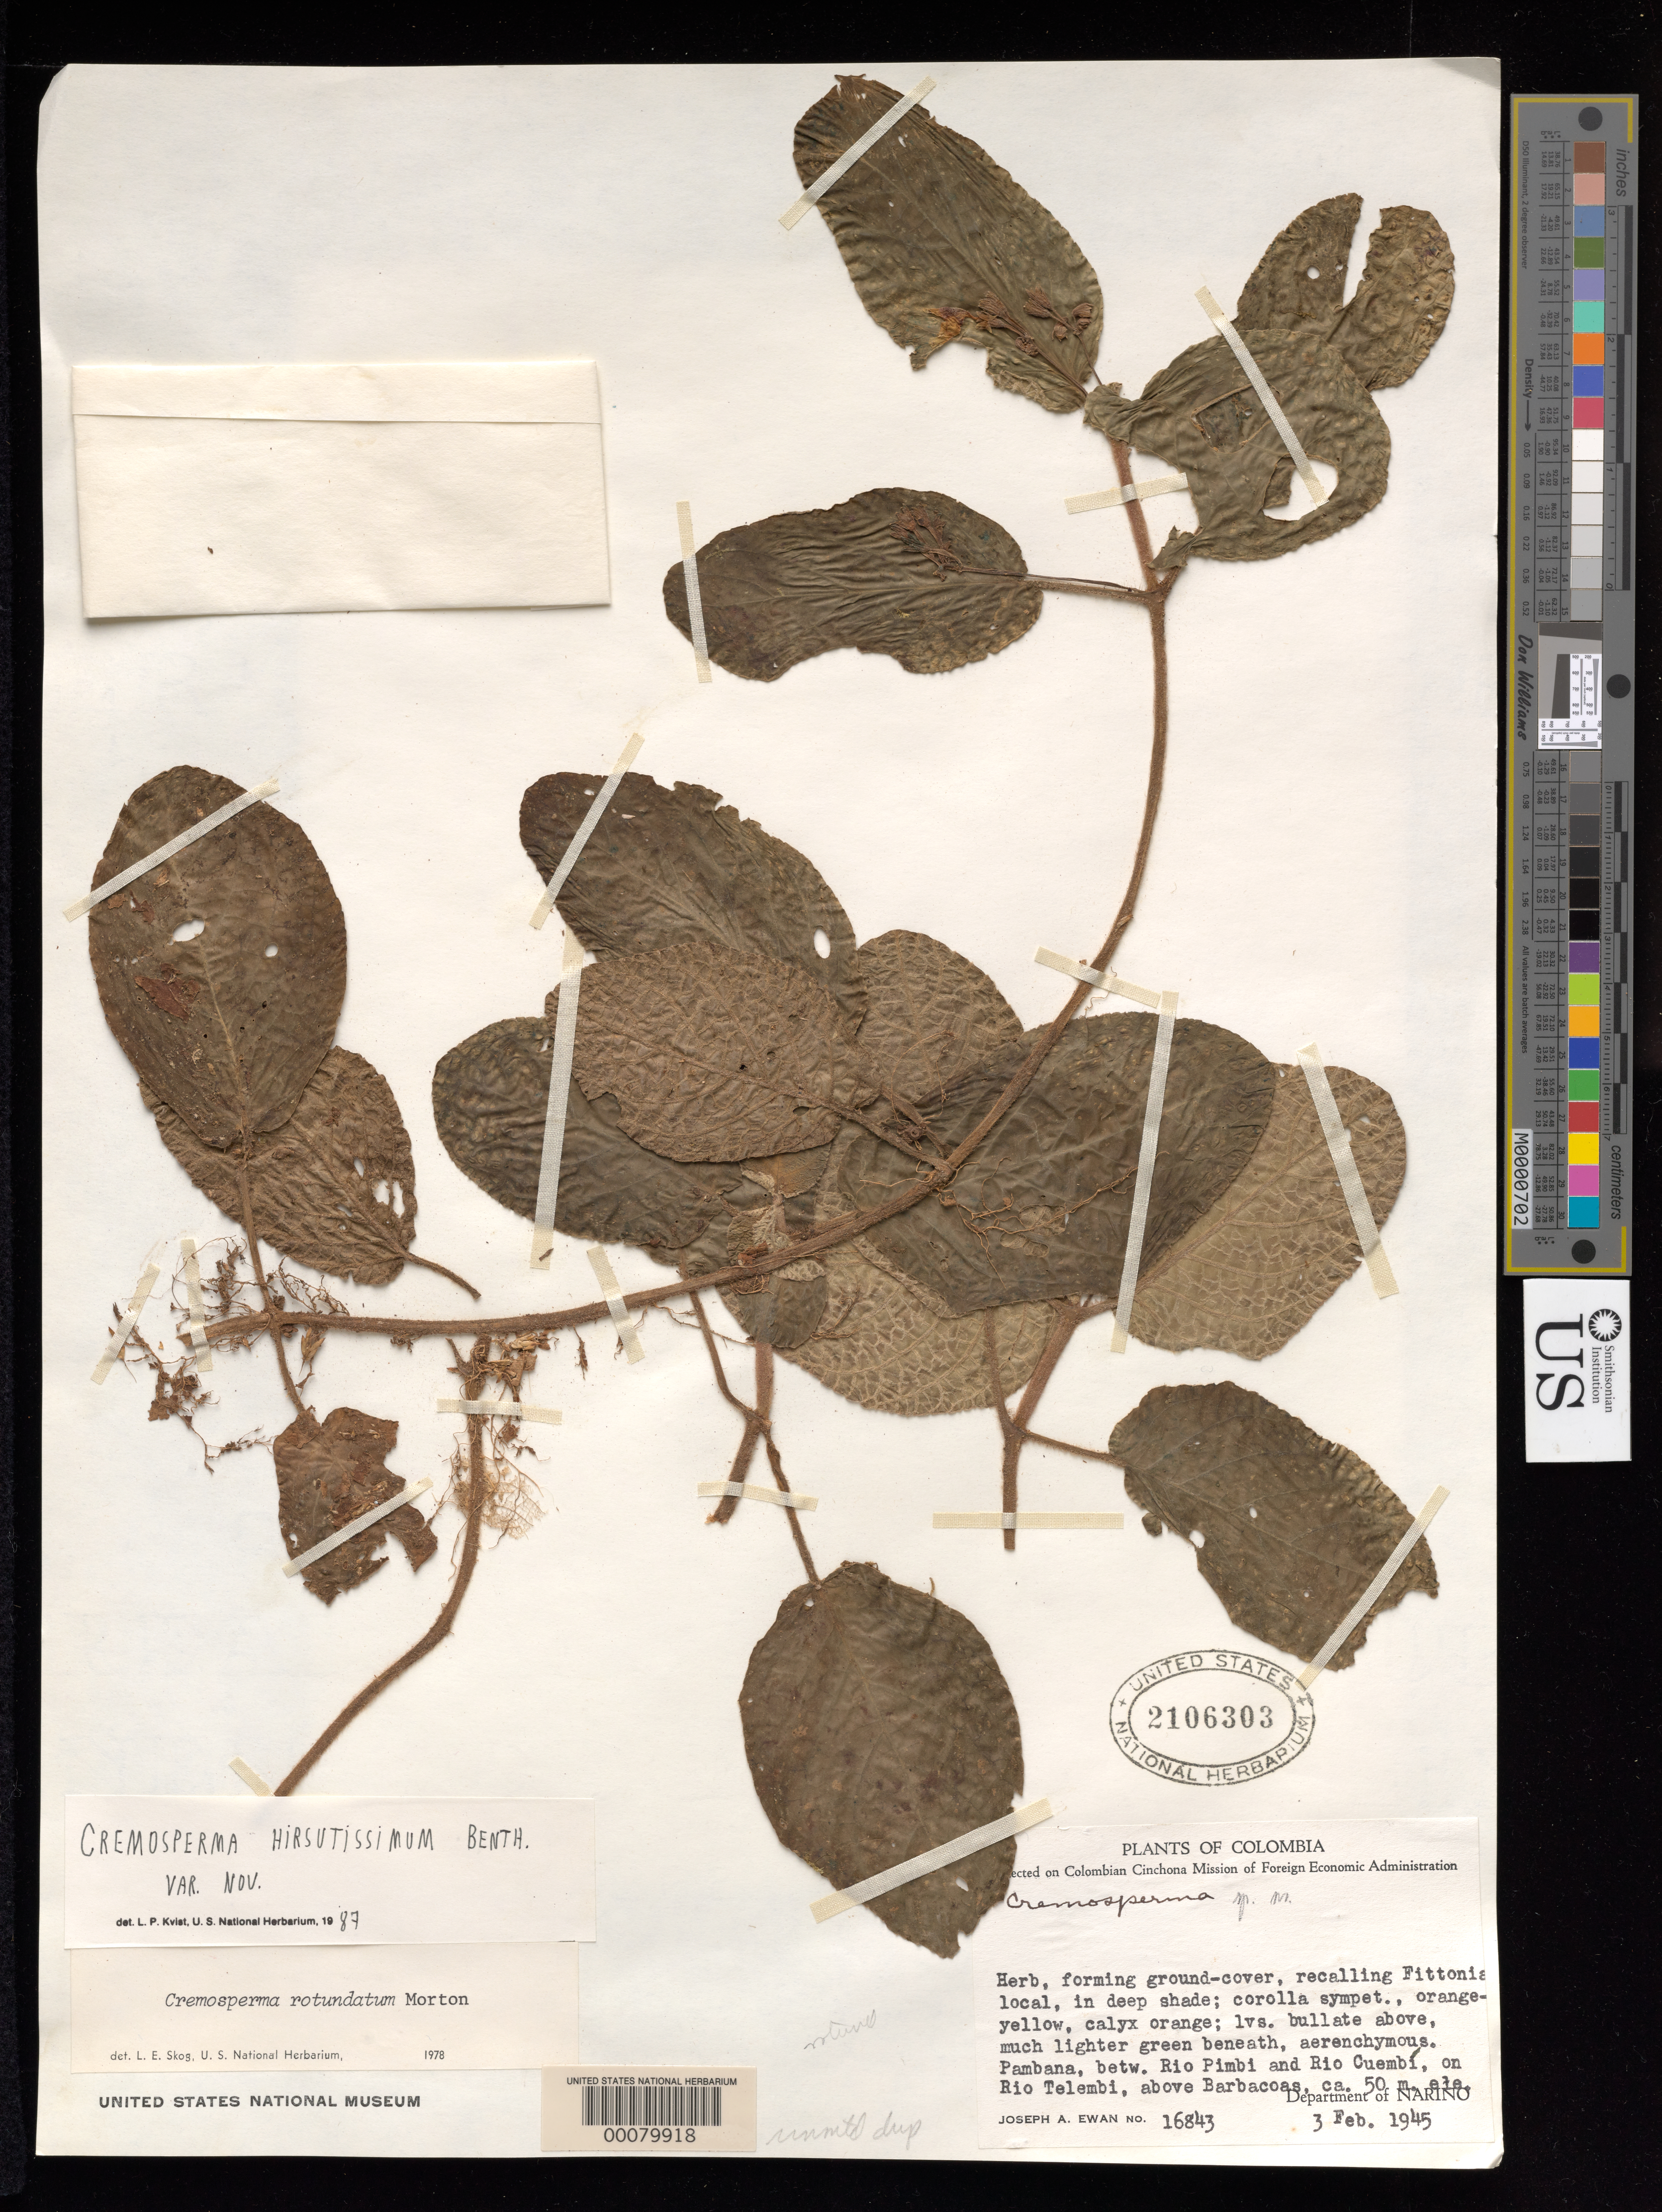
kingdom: Plantae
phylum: Tracheophyta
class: Magnoliopsida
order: Lamiales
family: Gesneriaceae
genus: Cremosperma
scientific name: Cremosperma hirsutissimum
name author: Benth.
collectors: J. A. Ewan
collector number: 16843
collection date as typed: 03 Feb 1945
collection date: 1945-02-03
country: Colombia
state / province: Nariño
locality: Pambana, between Rio Pimbi and Rio Cuembi, on Rio Telembi, above Barbacoas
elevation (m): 50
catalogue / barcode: US 2106303